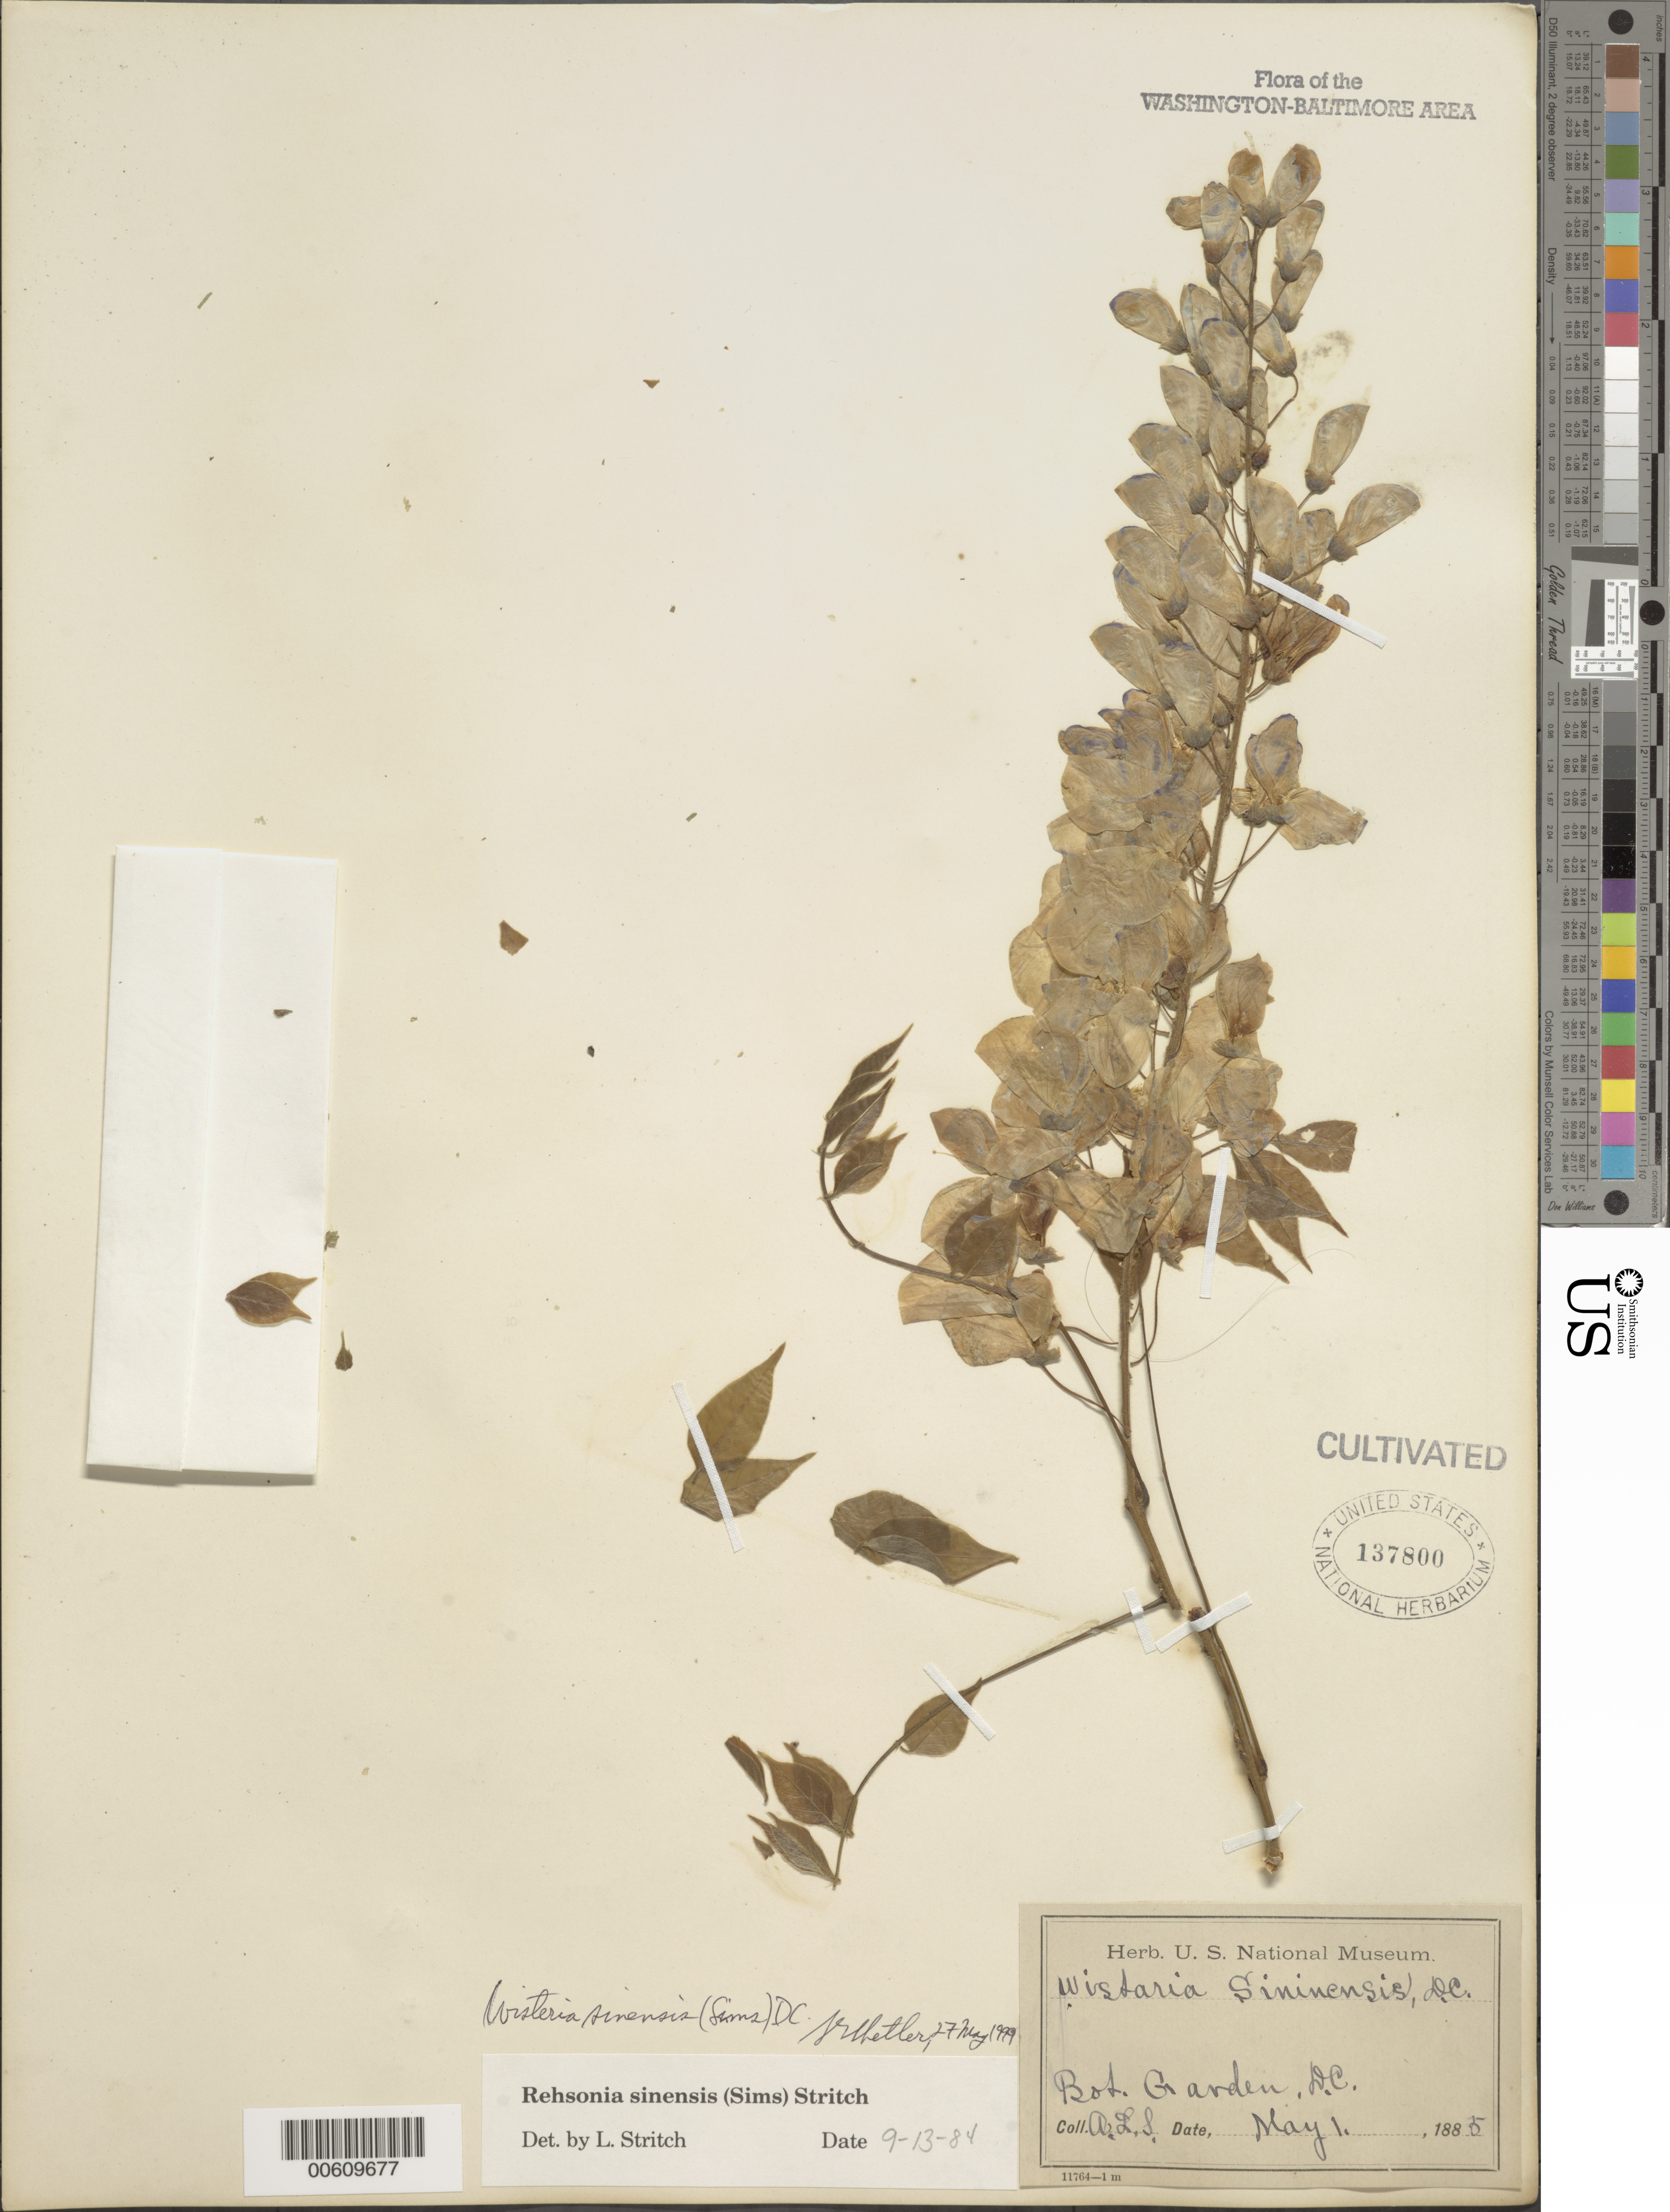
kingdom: Plantae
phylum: Tracheophyta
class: Magnoliopsida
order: Fabales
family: Fabaceae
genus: Wisteria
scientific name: Wisteria sinensis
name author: (Sims) DC.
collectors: A. Schlott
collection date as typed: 01 May 1885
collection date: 1885-05-01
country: United States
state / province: District of Columbia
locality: Washington, D.C., Botanic Gardens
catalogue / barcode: US 137800